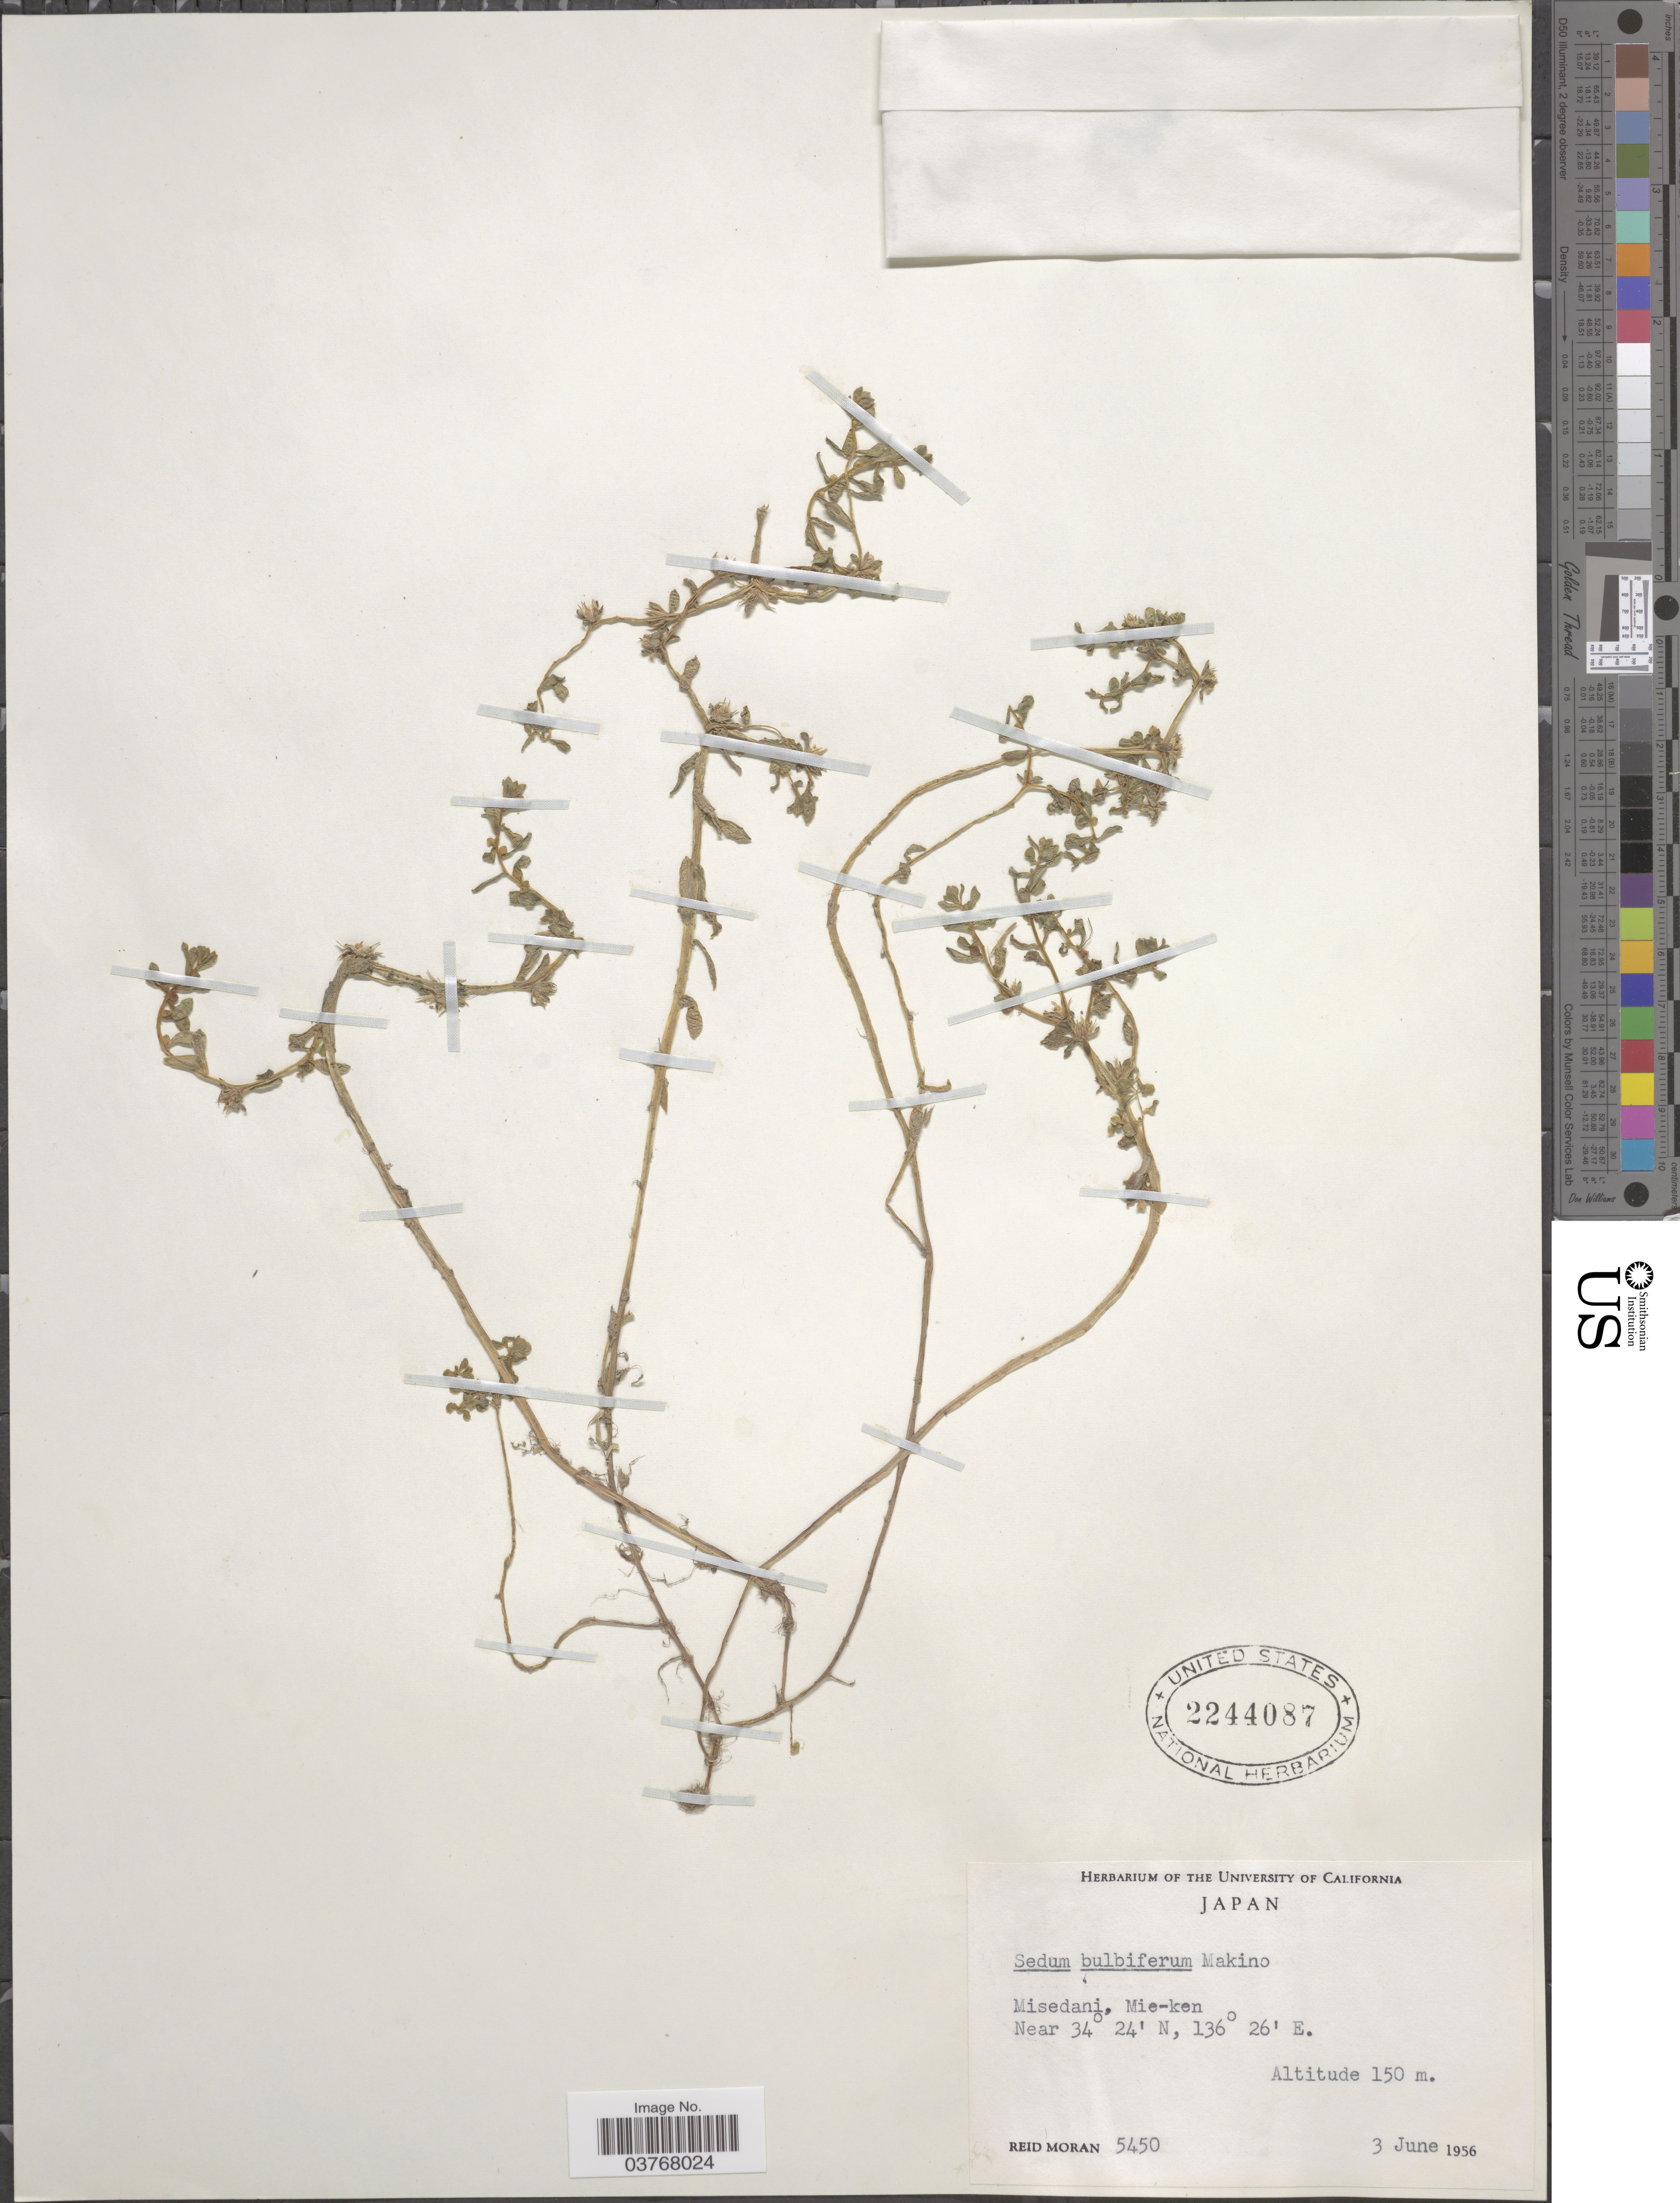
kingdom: Plantae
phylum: Tracheophyta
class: Magnoliopsida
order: Saxifragales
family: Crassulaceae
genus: Sedum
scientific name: Sedum bulbiferum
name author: Makino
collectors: R. Moran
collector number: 5450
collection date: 1956-06-03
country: Japan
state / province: Mie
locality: Misedani, Mie-ken.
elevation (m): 150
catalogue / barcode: US 2244087